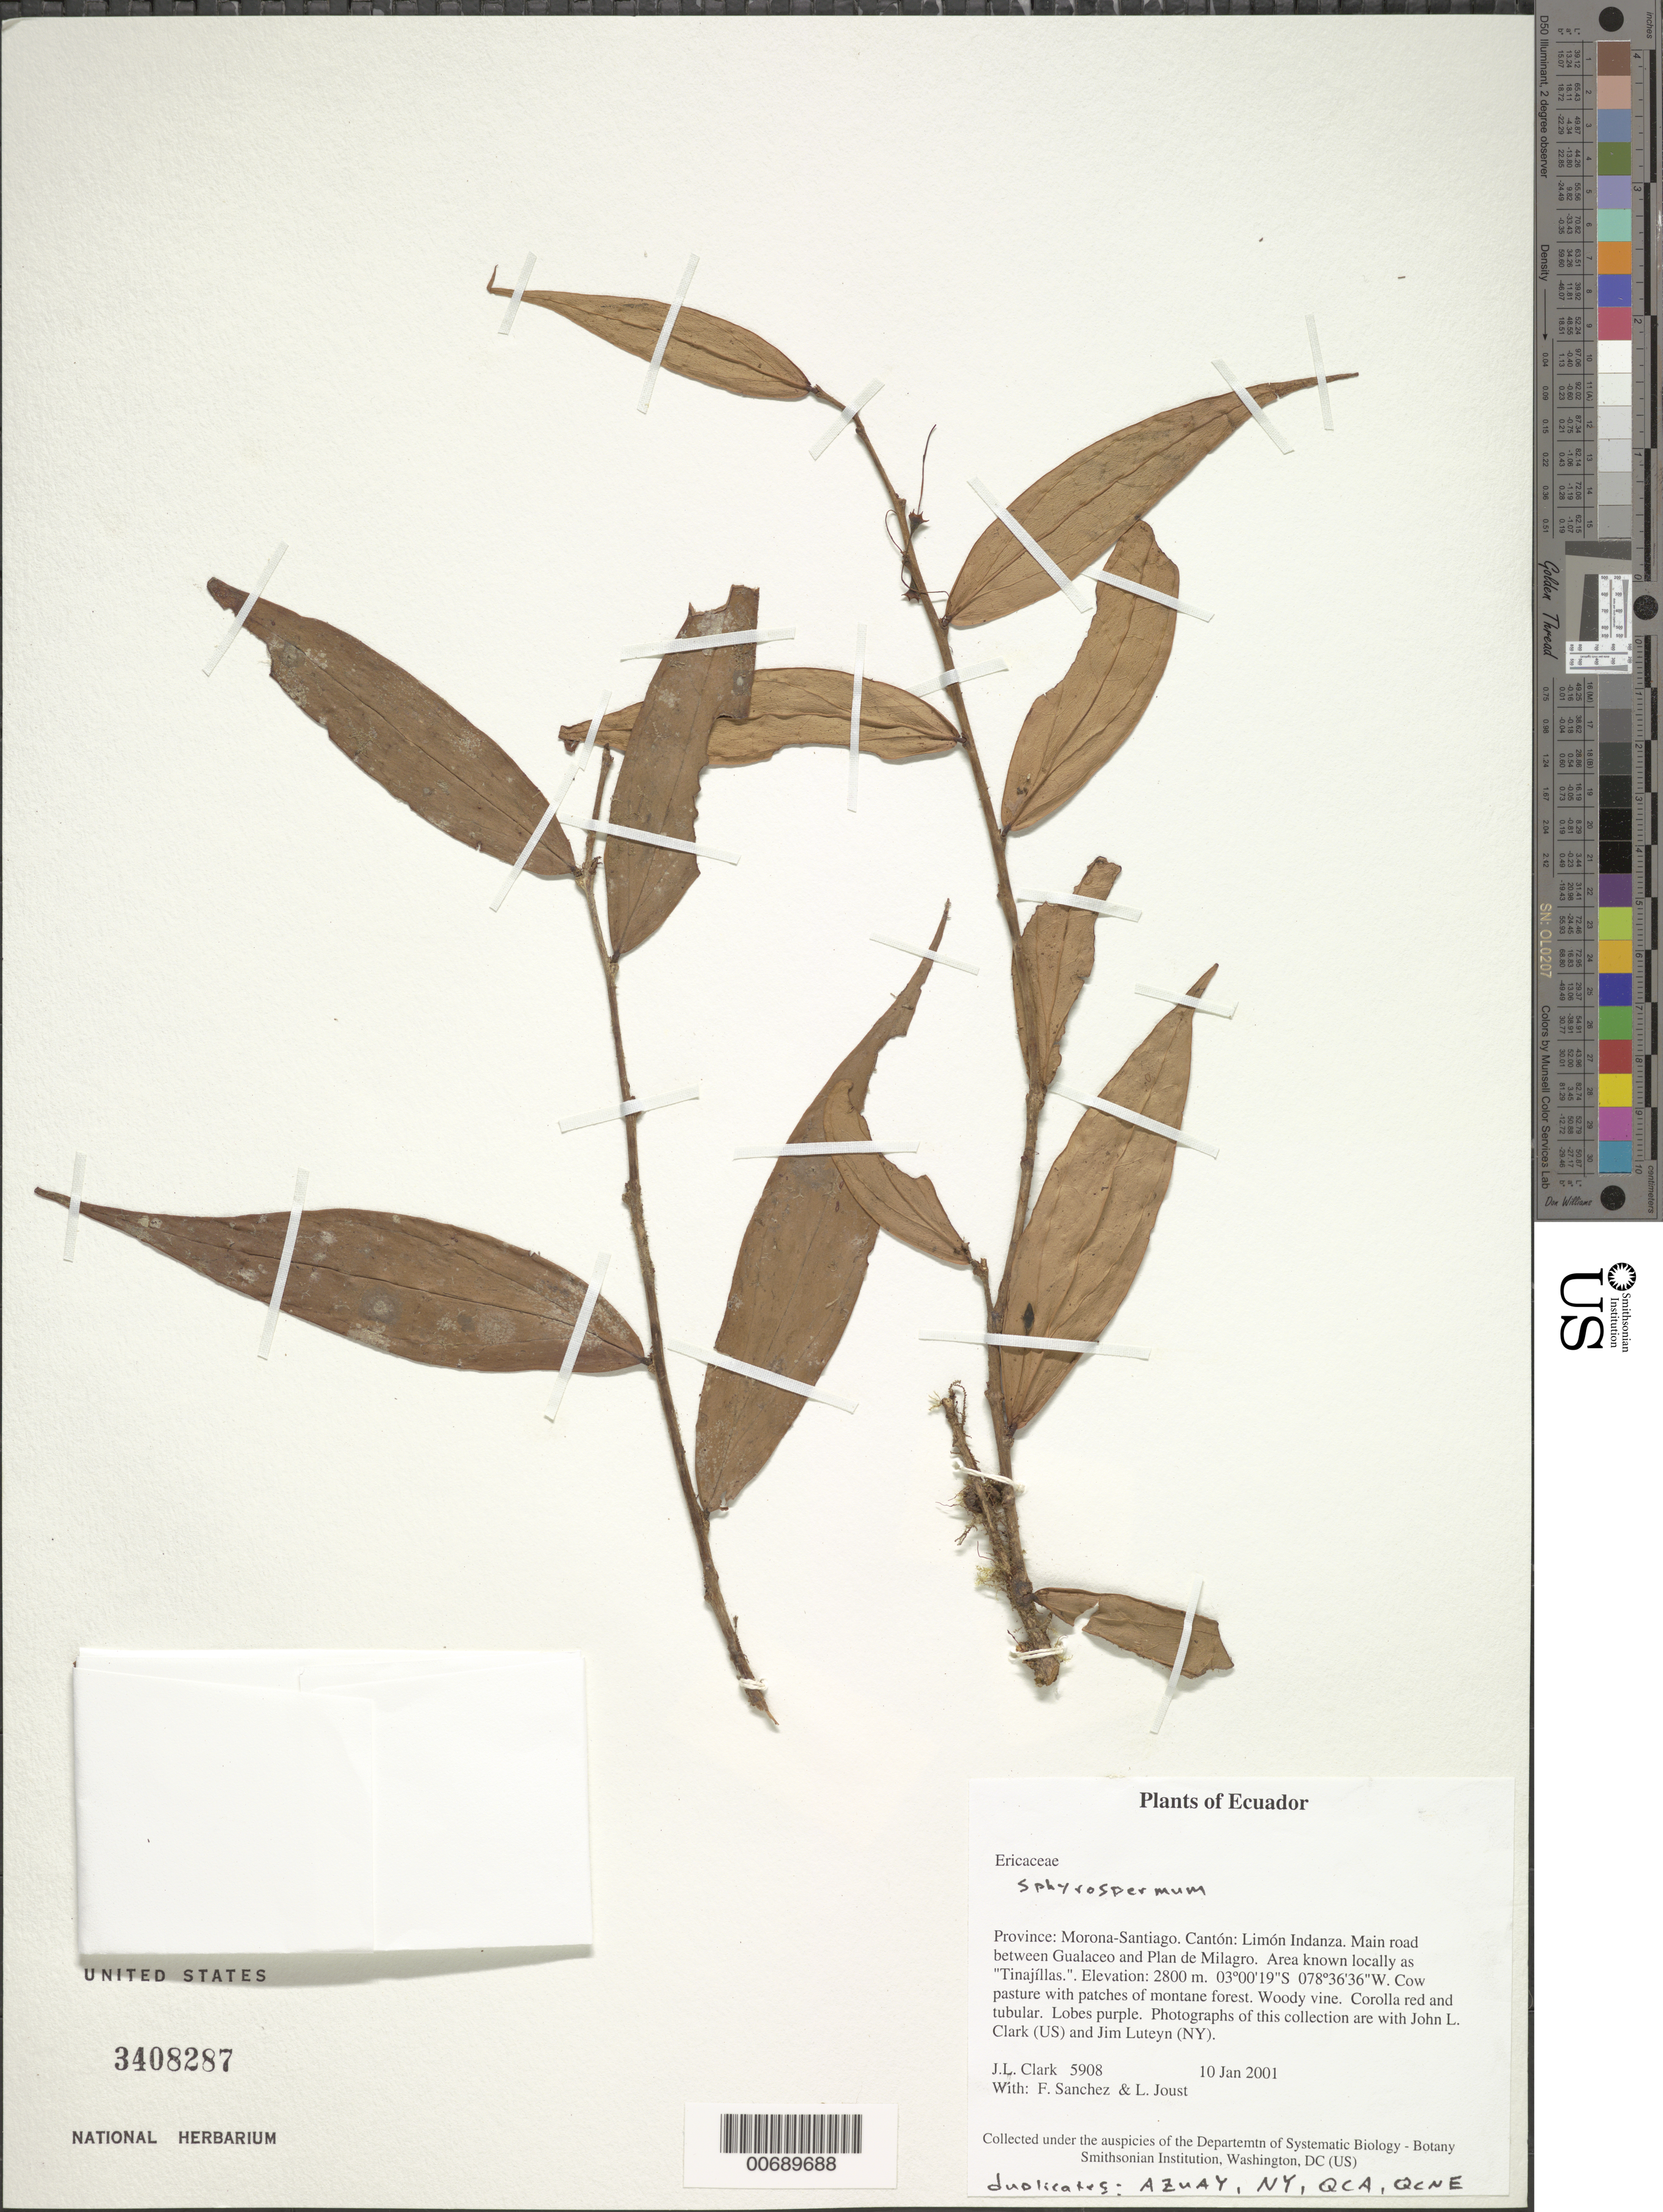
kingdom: Plantae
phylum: Tracheophyta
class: Magnoliopsida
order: Ericales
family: Ericaceae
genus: Sphyrospermum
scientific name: Sphyrospermum sp.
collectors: J. L. Clark, F. Sanchez & L. Jost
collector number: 5908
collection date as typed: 10 Jan 2001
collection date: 2001-01-10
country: Ecuador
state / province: Morona-Santiago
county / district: Limón Indanza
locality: Main road between Gualaceo and Plan de Milagro. Area known locally as "Tinajíllas."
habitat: Cow pasture with patches of montane forest.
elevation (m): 2800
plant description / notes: AZUAY, NY, QCA, QCNE, US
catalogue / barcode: US 3408287